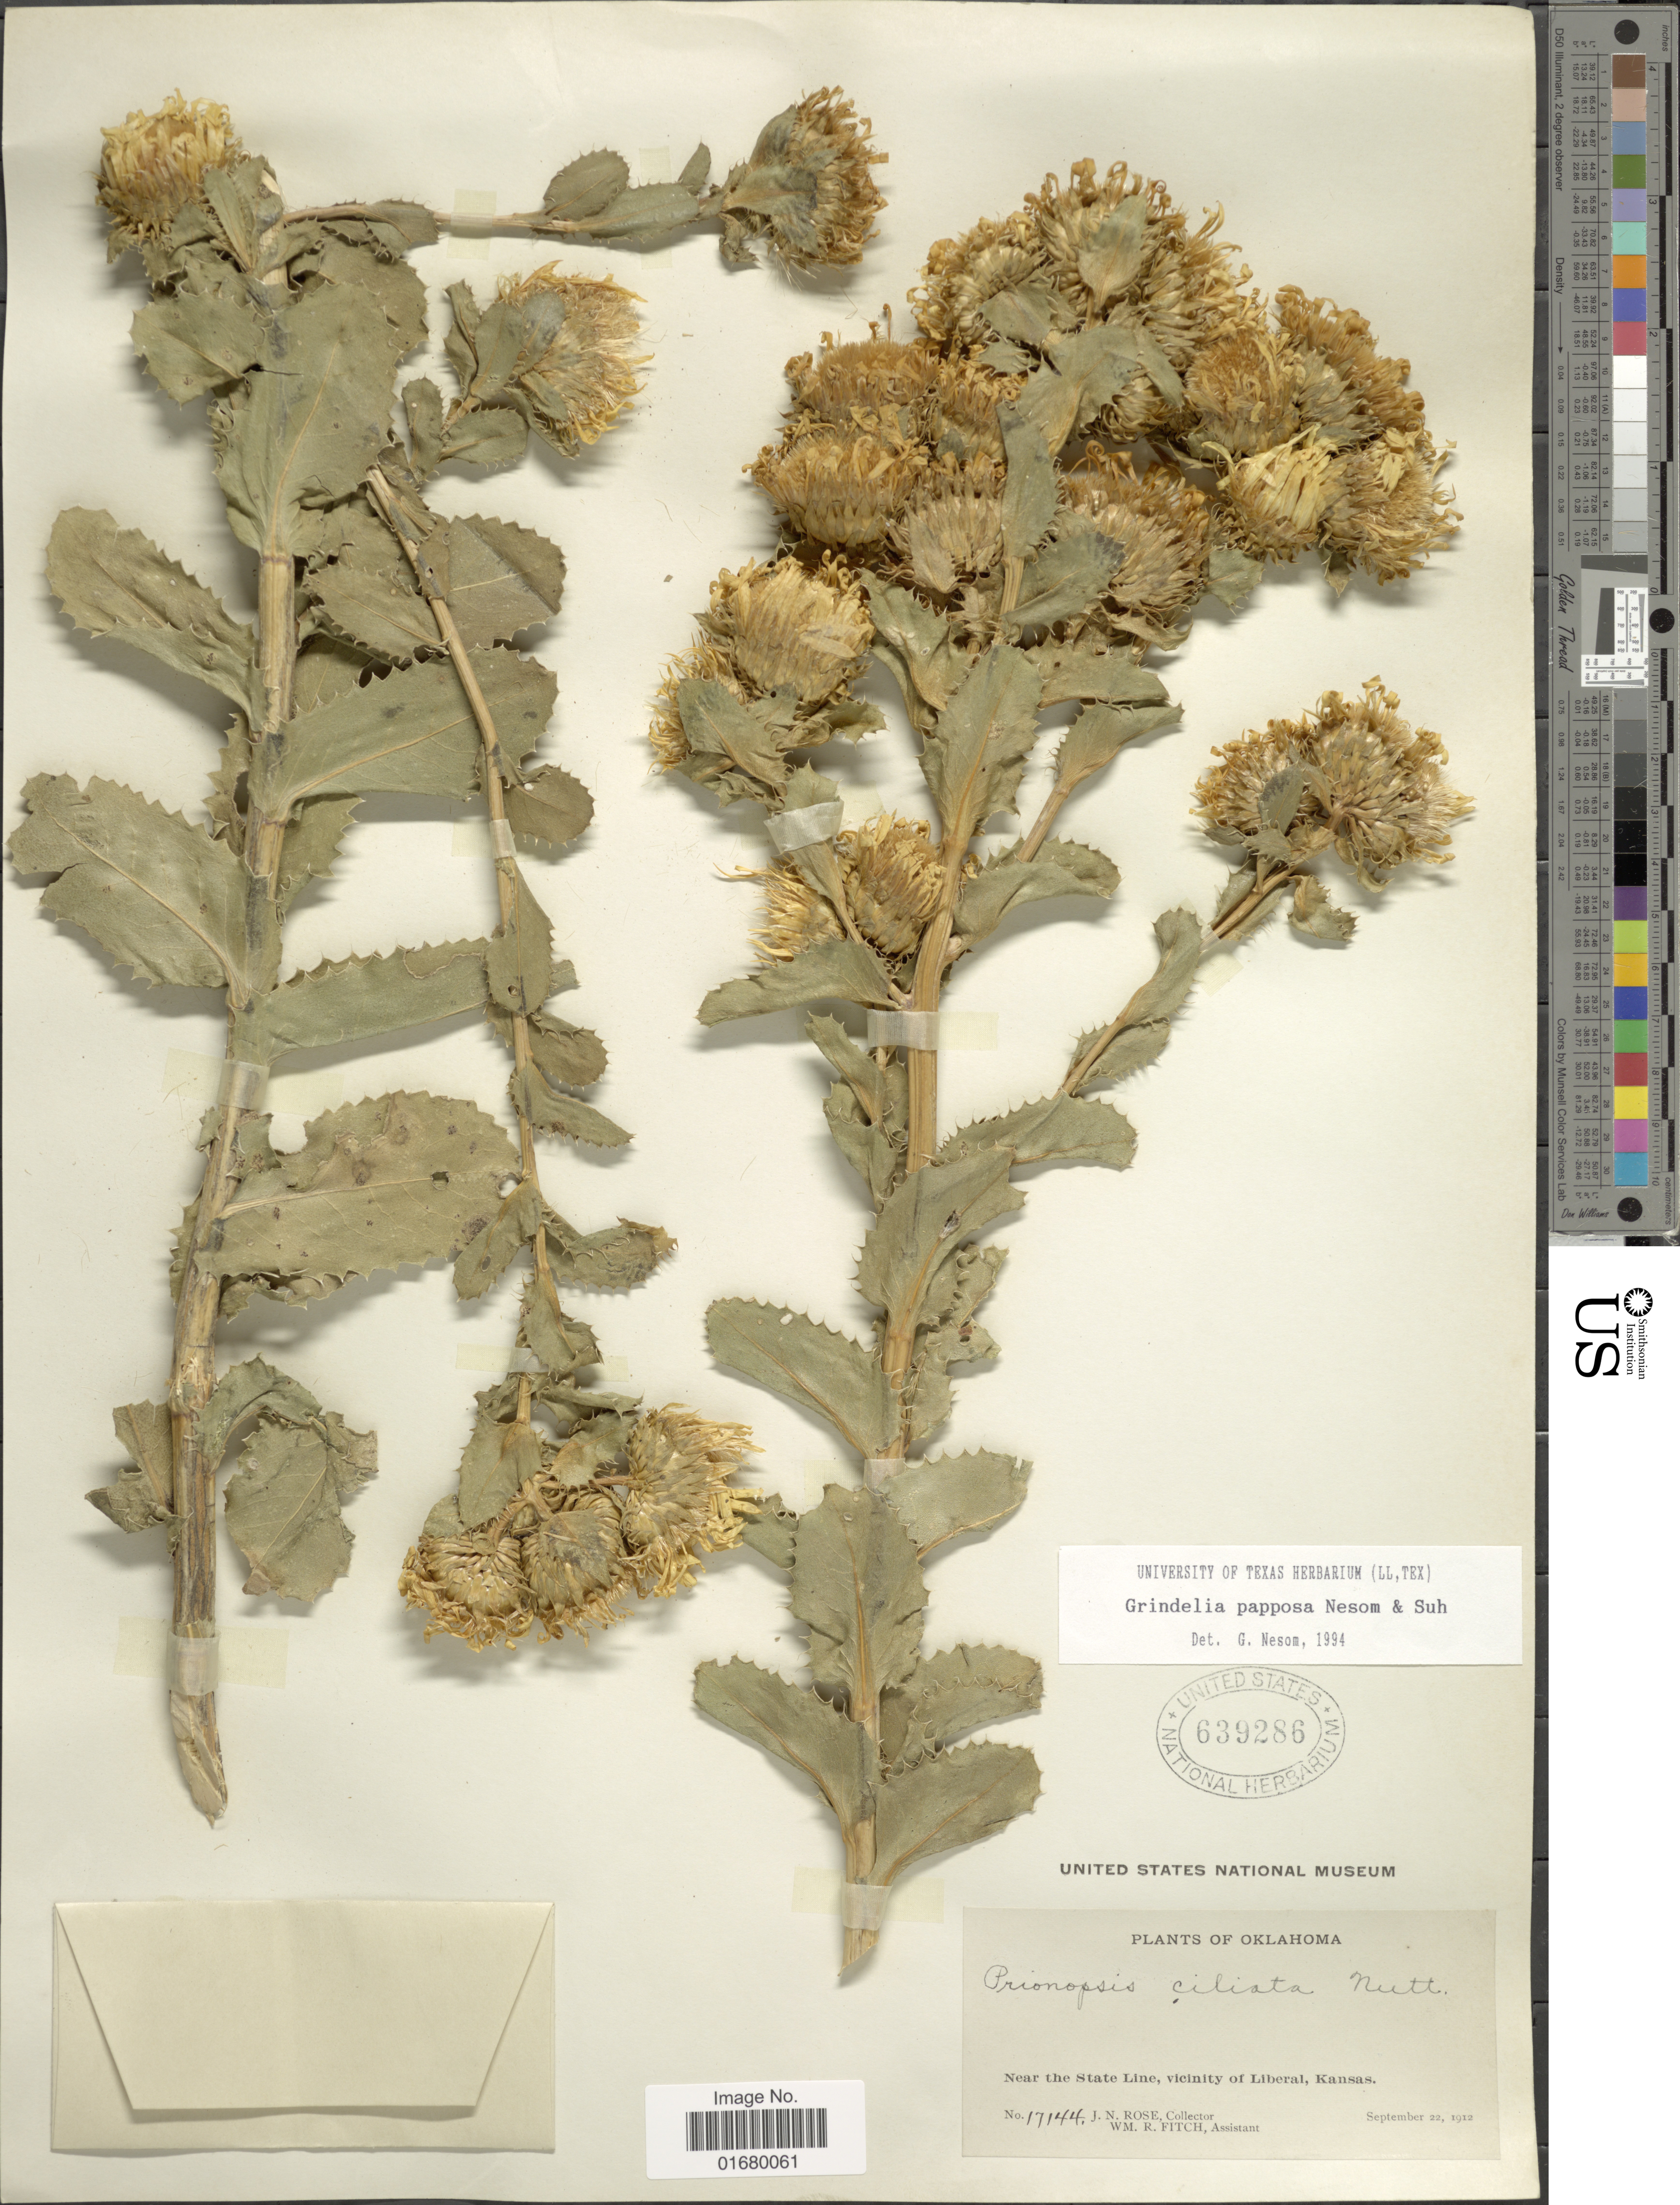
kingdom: Plantae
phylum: Tracheophyta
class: Magnoliopsida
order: Asterales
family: Asteraceae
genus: Grindelia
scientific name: Grindelia papposa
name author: G.L. Nesom & Suh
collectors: J. N. Rose & W. R. Fitch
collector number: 17144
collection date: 1912-09-22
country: United States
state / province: Kansas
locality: Near the State line, vicinity of Liberal, Kansas, Oklahoma.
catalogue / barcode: US 639286